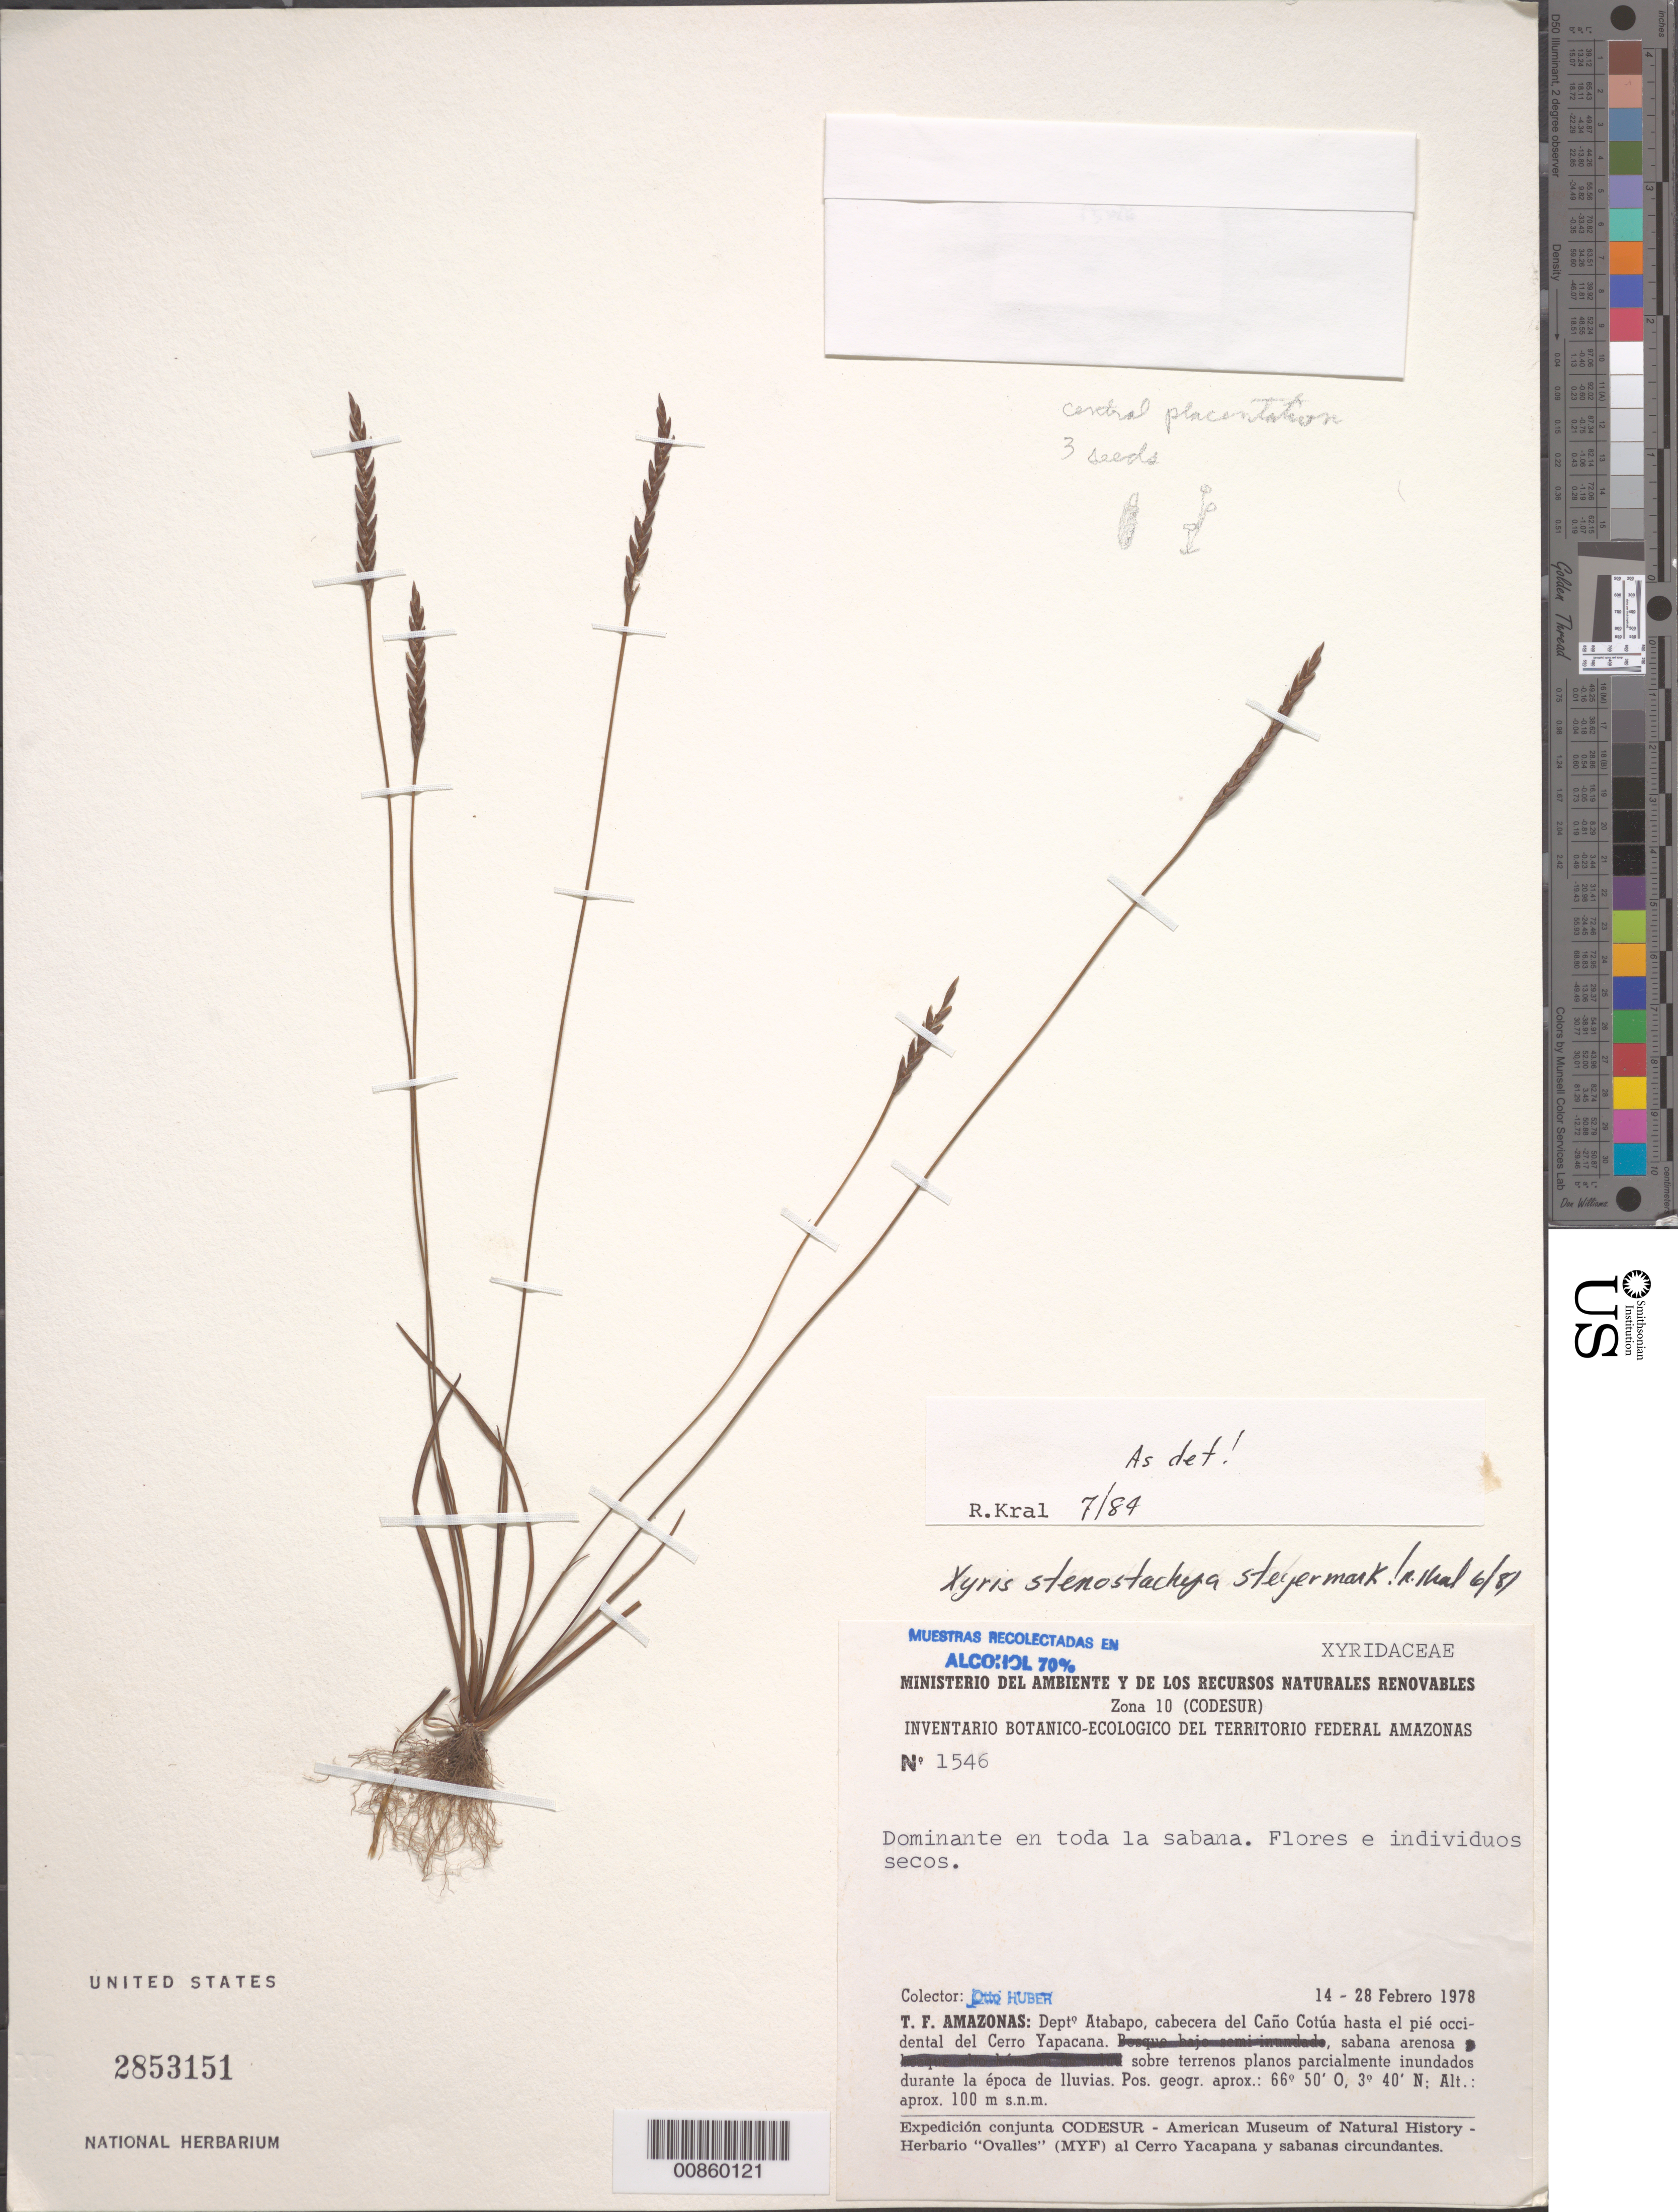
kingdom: Plantae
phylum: Tracheophyta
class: Liliopsida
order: Poales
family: Xyridaceae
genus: Xyris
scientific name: Xyris stenostachya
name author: Steyerm.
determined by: Kral, Robert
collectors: O. Huber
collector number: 1546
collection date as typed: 14-Feb-78 to 28-Feb-78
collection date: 1978-02-14/1978-02-28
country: Venezuela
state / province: Amazonas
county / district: Atabapo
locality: Caño Cotúa hasta el pié occidental del Cerro Yapacána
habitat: Sabana arenosa sobre terrenos plano parcialmente inundados durante la época de lluvias.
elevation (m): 100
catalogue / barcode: US 2853151